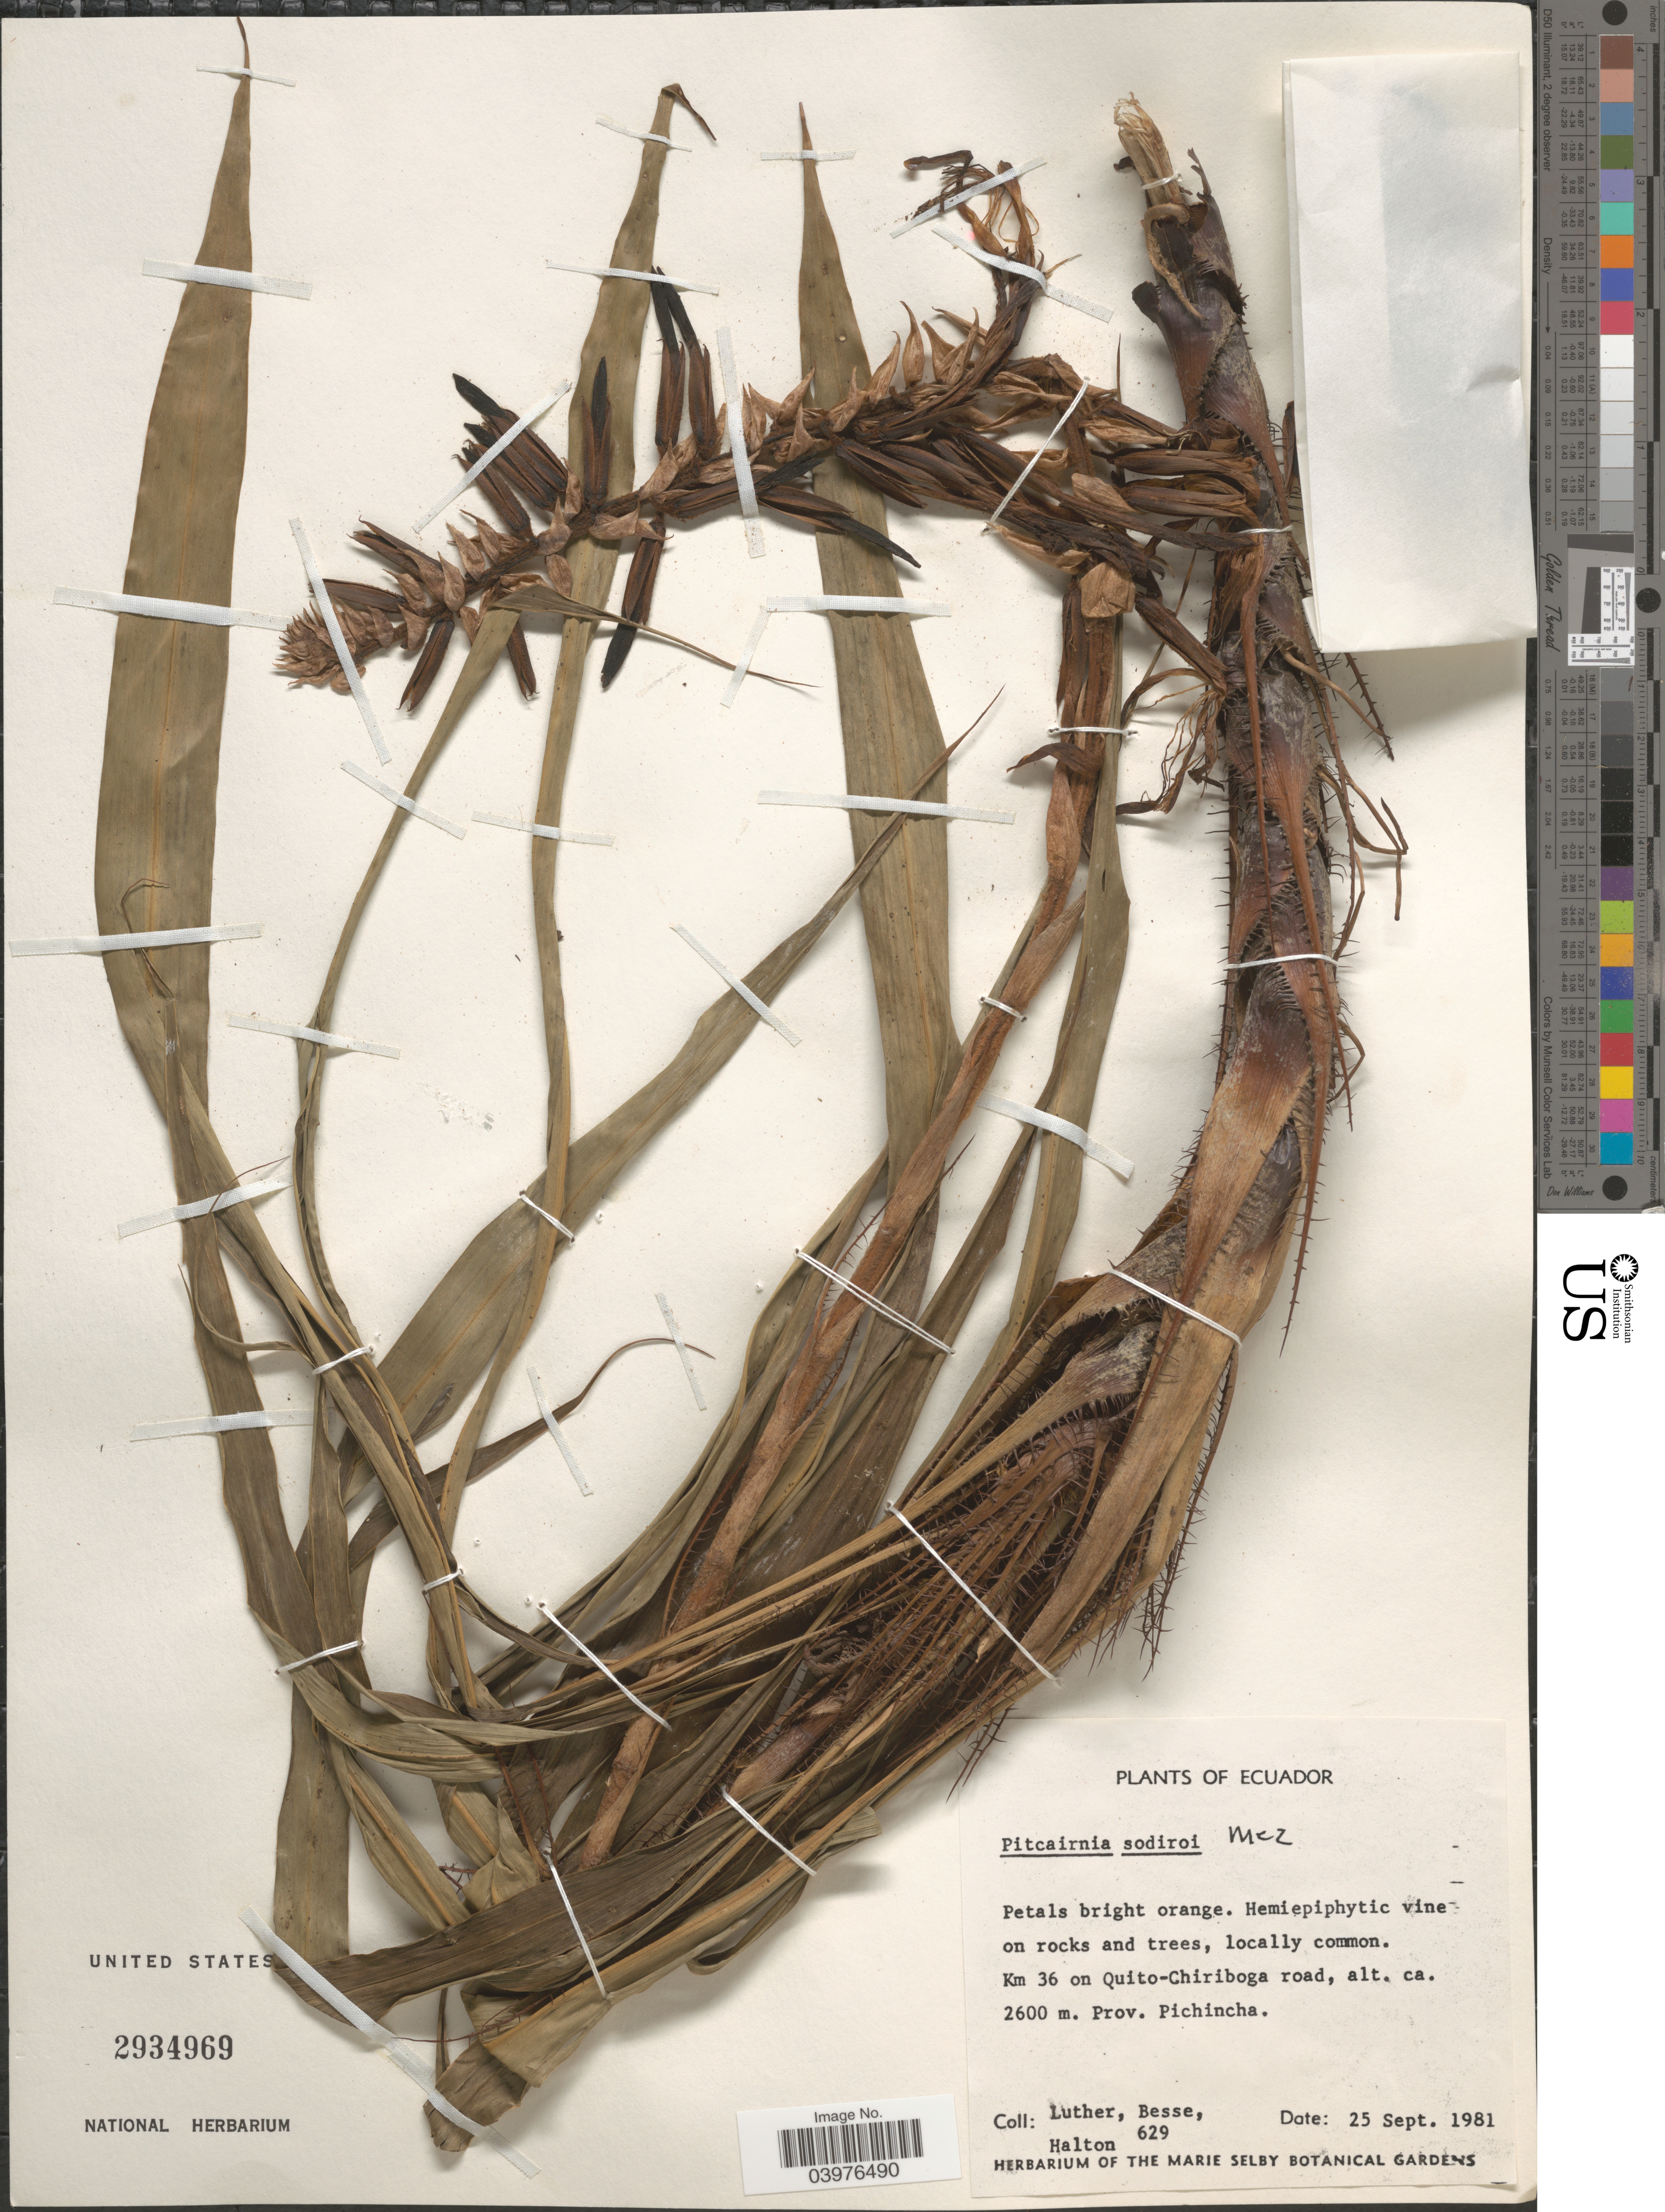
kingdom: Plantae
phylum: Tracheophyta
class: Liliopsida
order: Poales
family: Bromeliaceae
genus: Pitcairnia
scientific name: Pitcairnia sodiroi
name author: Mez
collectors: -- Luther, -. Besse & -. Halton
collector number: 629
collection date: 1981-09-25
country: Ecuador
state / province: Pichincha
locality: Km 36 on Quito-Chiriboga road.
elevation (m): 2600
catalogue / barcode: US 2934969